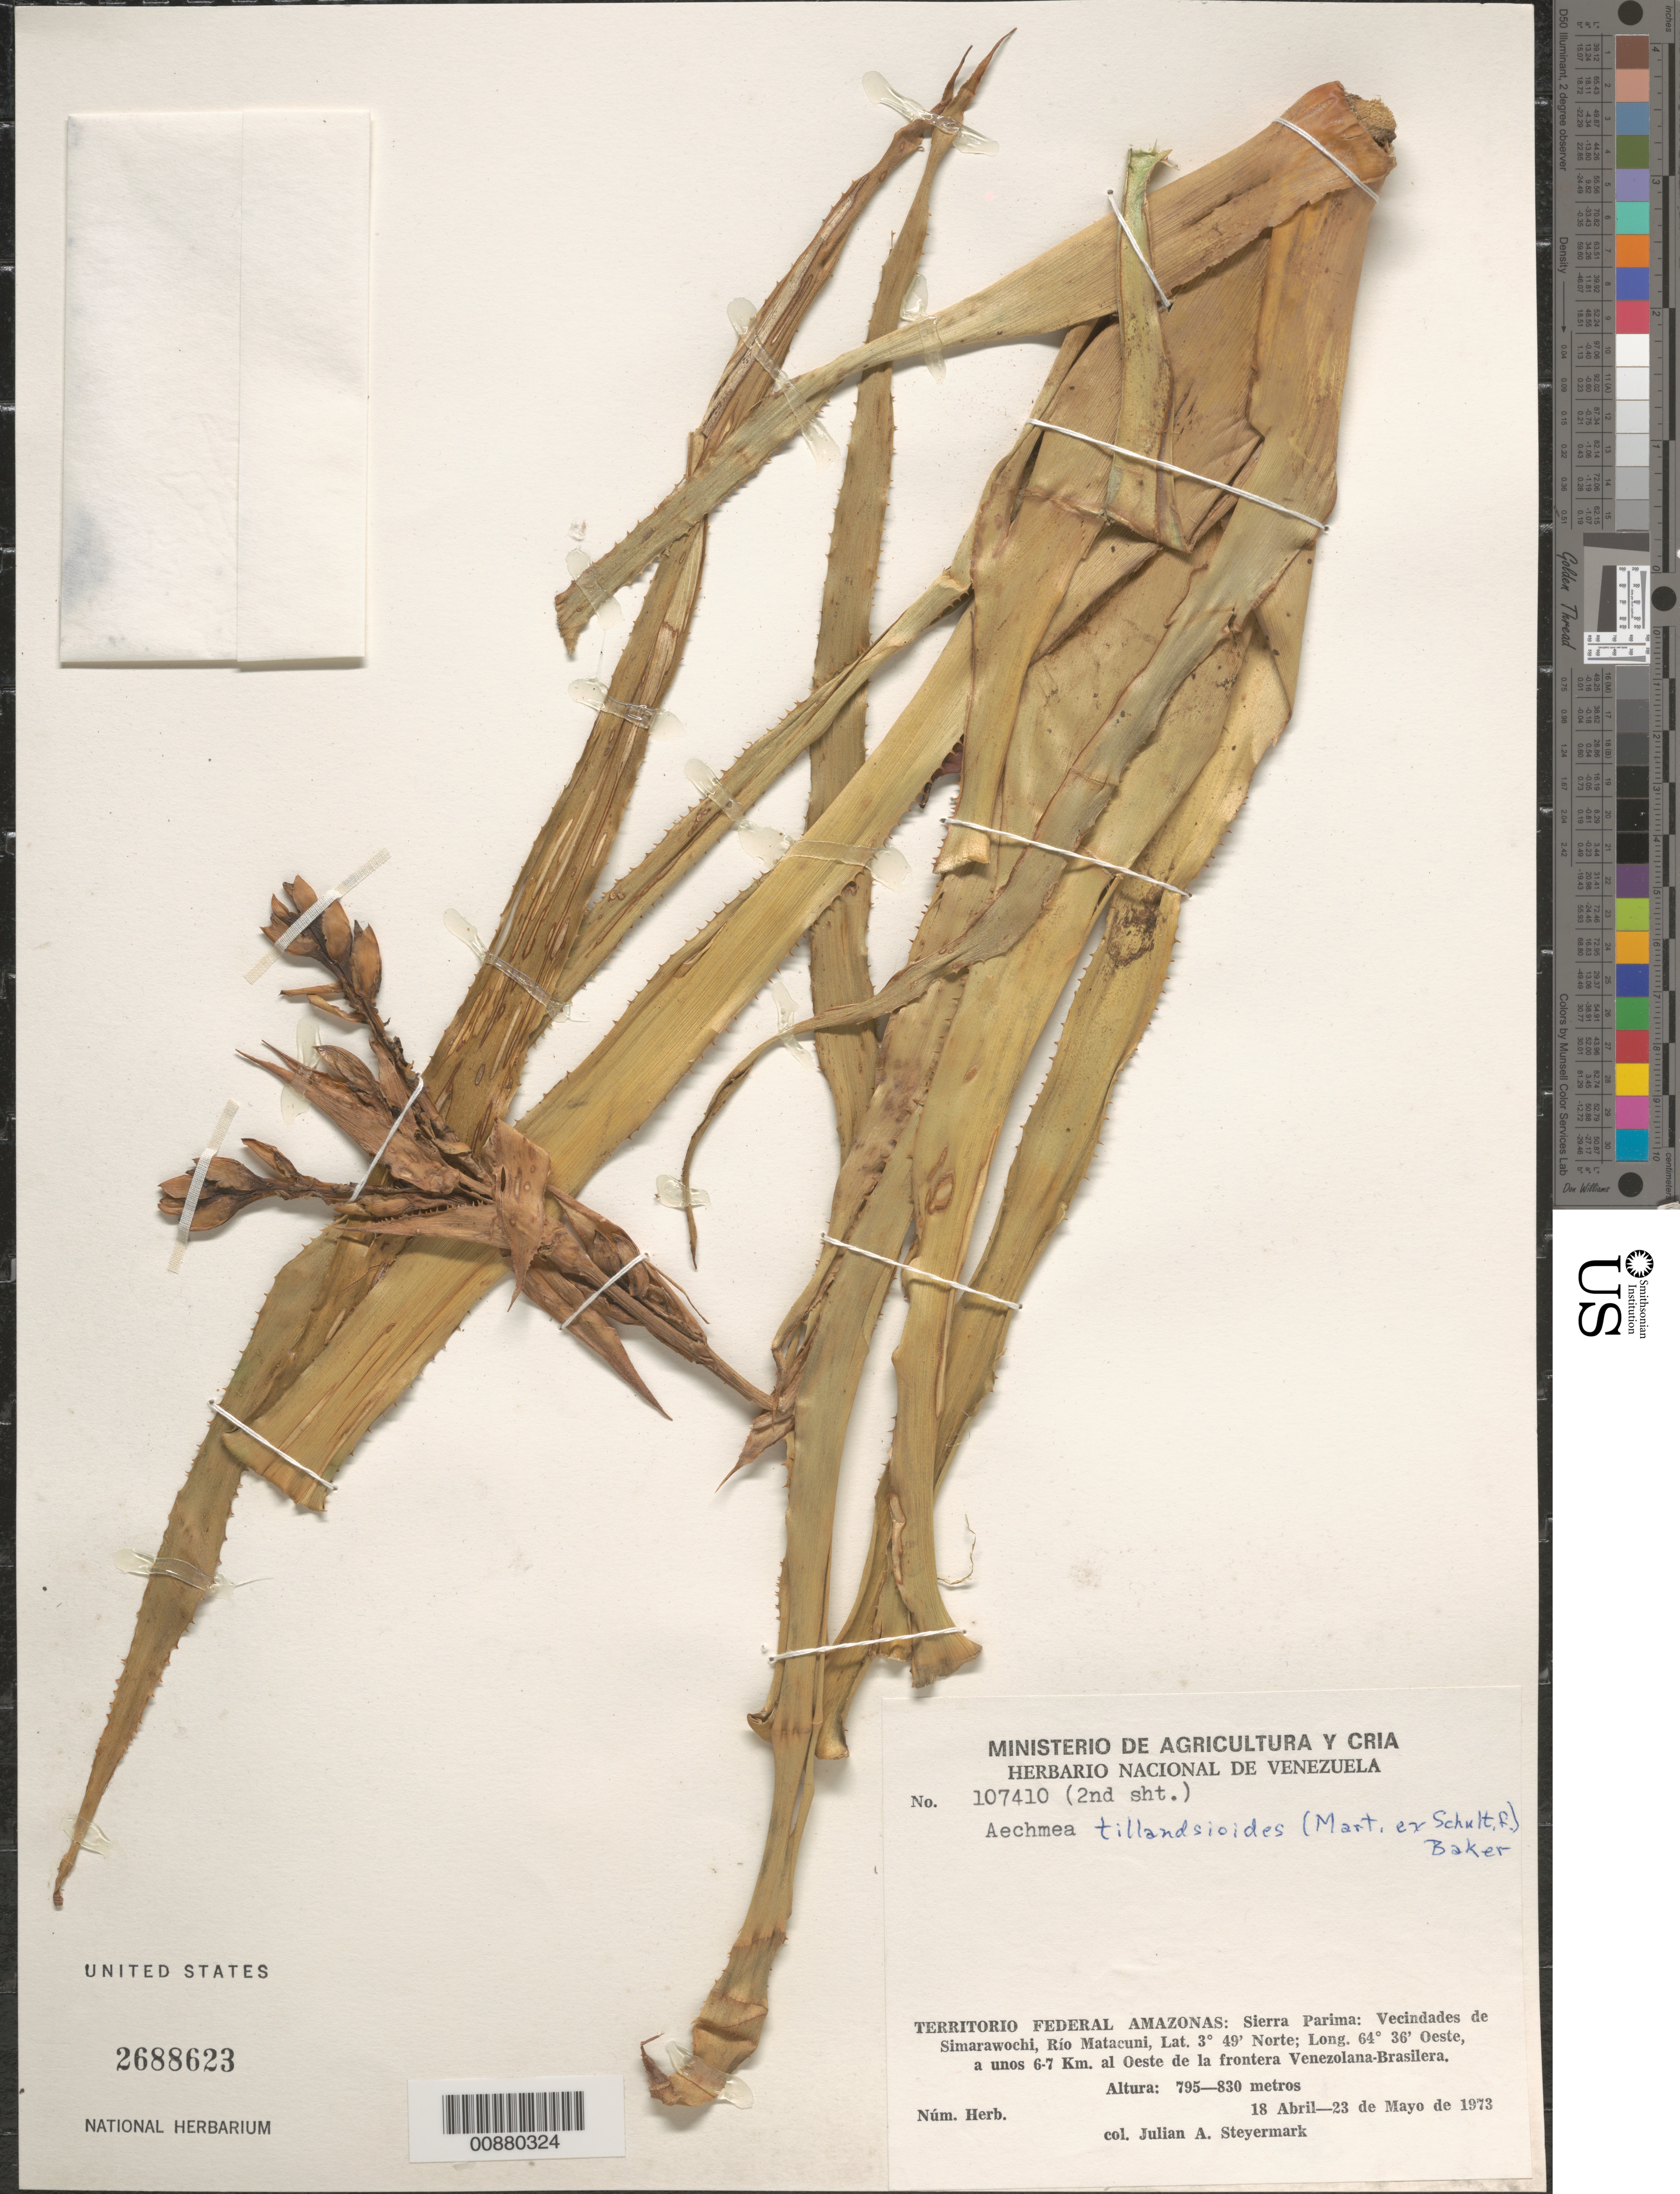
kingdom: Plantae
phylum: Tracheophyta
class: Liliopsida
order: Poales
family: Bromeliaceae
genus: Aechmea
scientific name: Aechmea tillandsioides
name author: (Mart. ex Schult. & Schult. f.) Baker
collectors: J. Steyermark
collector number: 107410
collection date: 1973-04-18/1973-05-23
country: Venezuela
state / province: Amazonas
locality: Territorio Federal Amazonas: Sierra Parima; Vecindades de Simarawochi, Río Matacuni, a unos 6-7 Km. al Oeste de la frontera Venezolana-Brasilera.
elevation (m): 795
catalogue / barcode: US 2688623